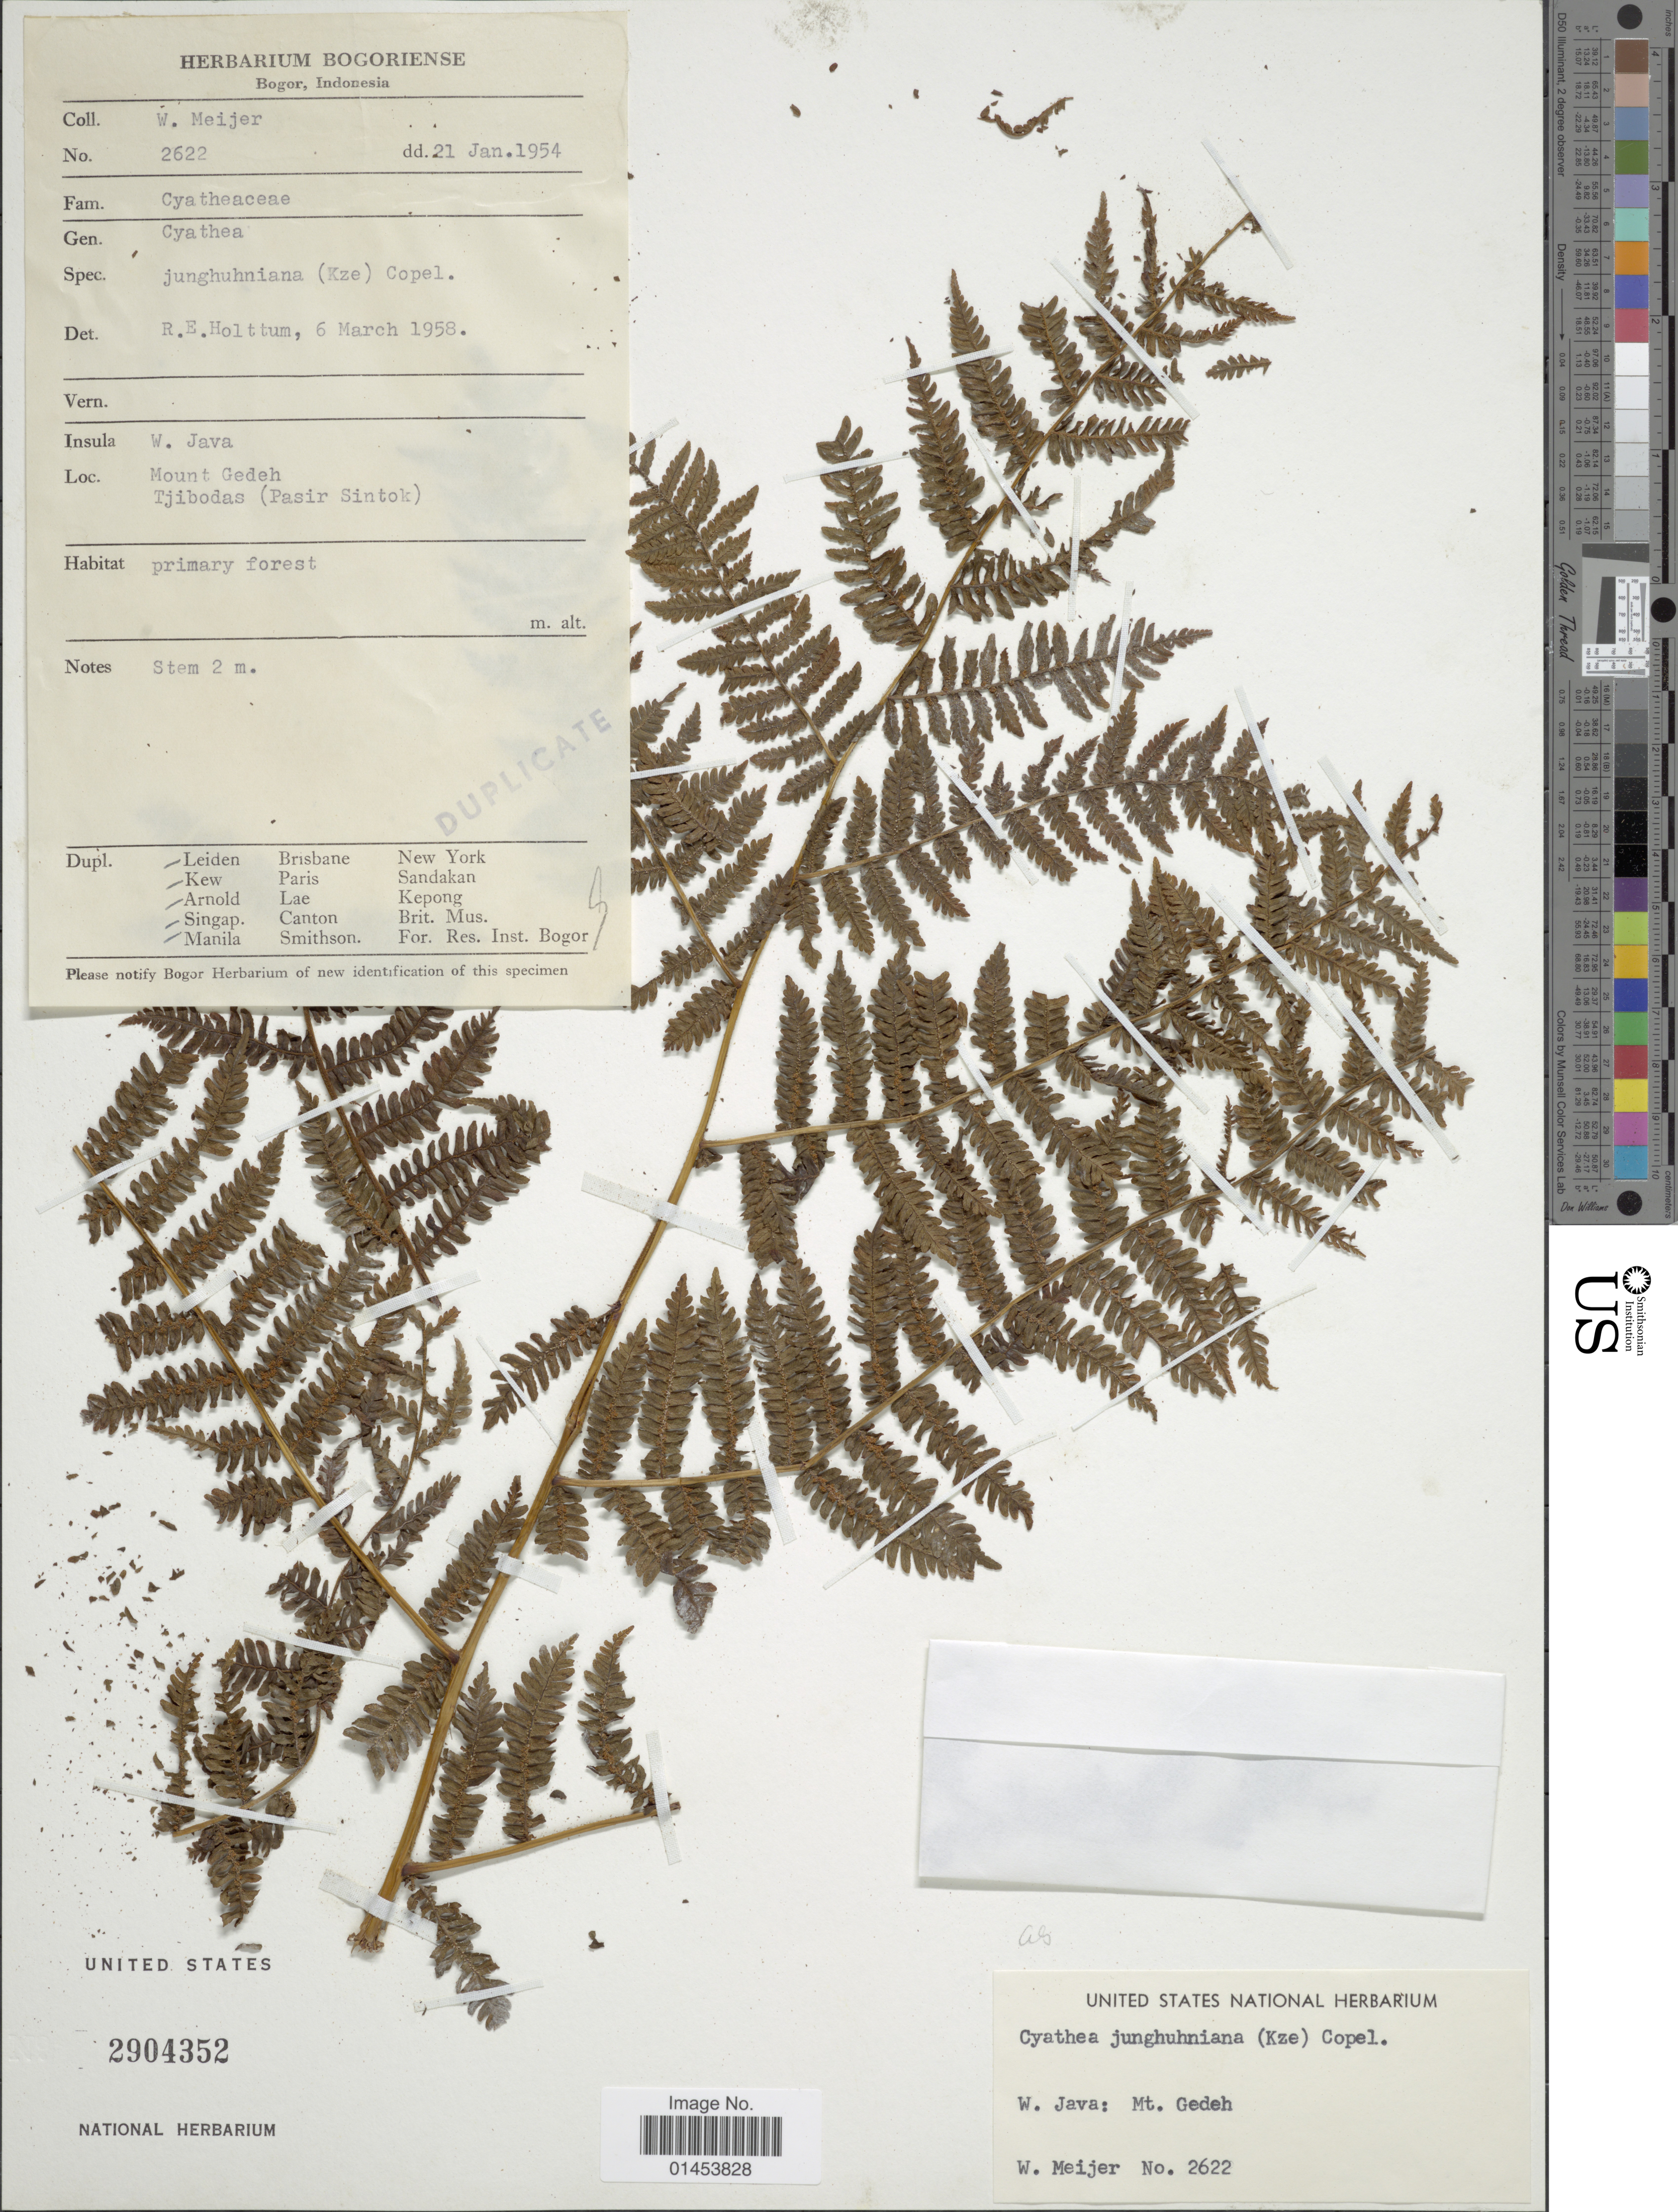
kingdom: Plantae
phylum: Tracheophyta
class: Polypodiopsida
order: Cyatheales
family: Cyatheaceae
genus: Cyathea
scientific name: Cyathea junghuhniana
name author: (Kunze) Copel.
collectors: W. Meijer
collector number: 2622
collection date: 1954-01-21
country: Indonesia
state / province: Java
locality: W. Java, Mount Gedeh, Tjibodas(Pasir Sintok)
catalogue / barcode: US 2904352